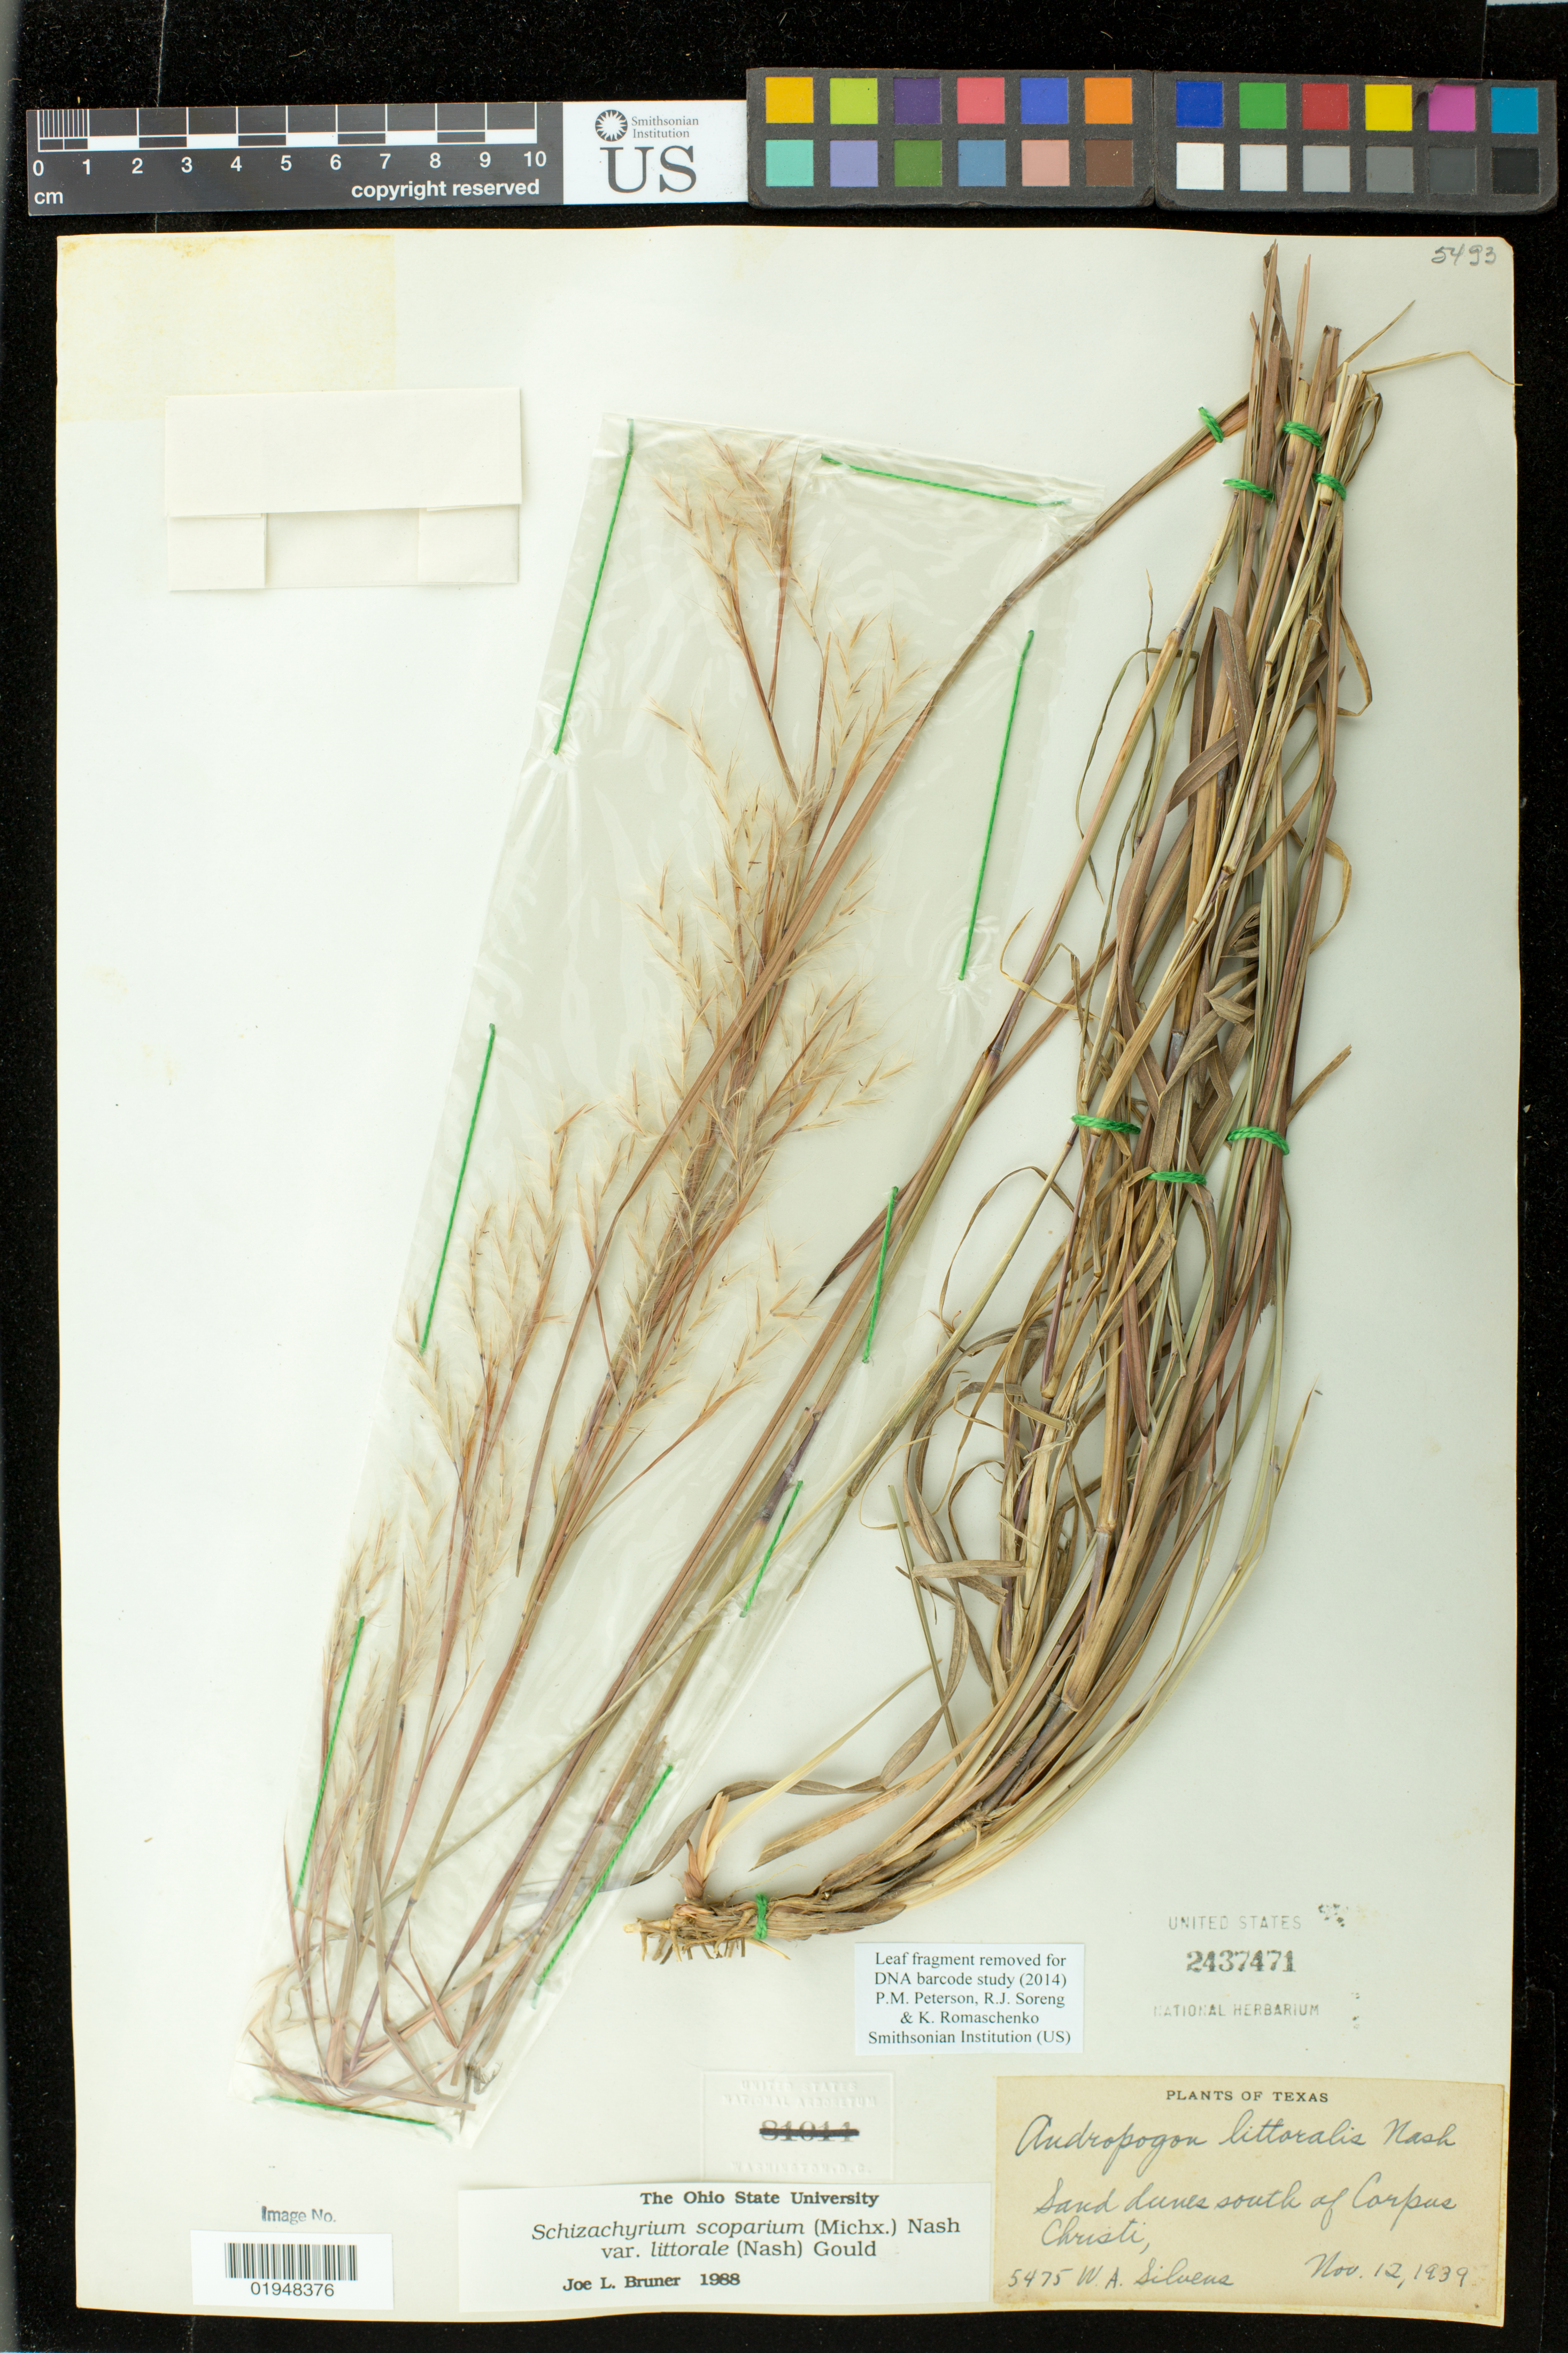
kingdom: Plantae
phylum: Tracheophyta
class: Liliopsida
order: Poales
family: Poaceae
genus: Schizachyrium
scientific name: Schizachyrium scoparium var. littorale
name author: (Nash) Gould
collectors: W. Silveus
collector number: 5475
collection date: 1939-11-12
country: United States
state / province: Texas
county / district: Nueces County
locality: south of Corpus Christi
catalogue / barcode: US 2437471